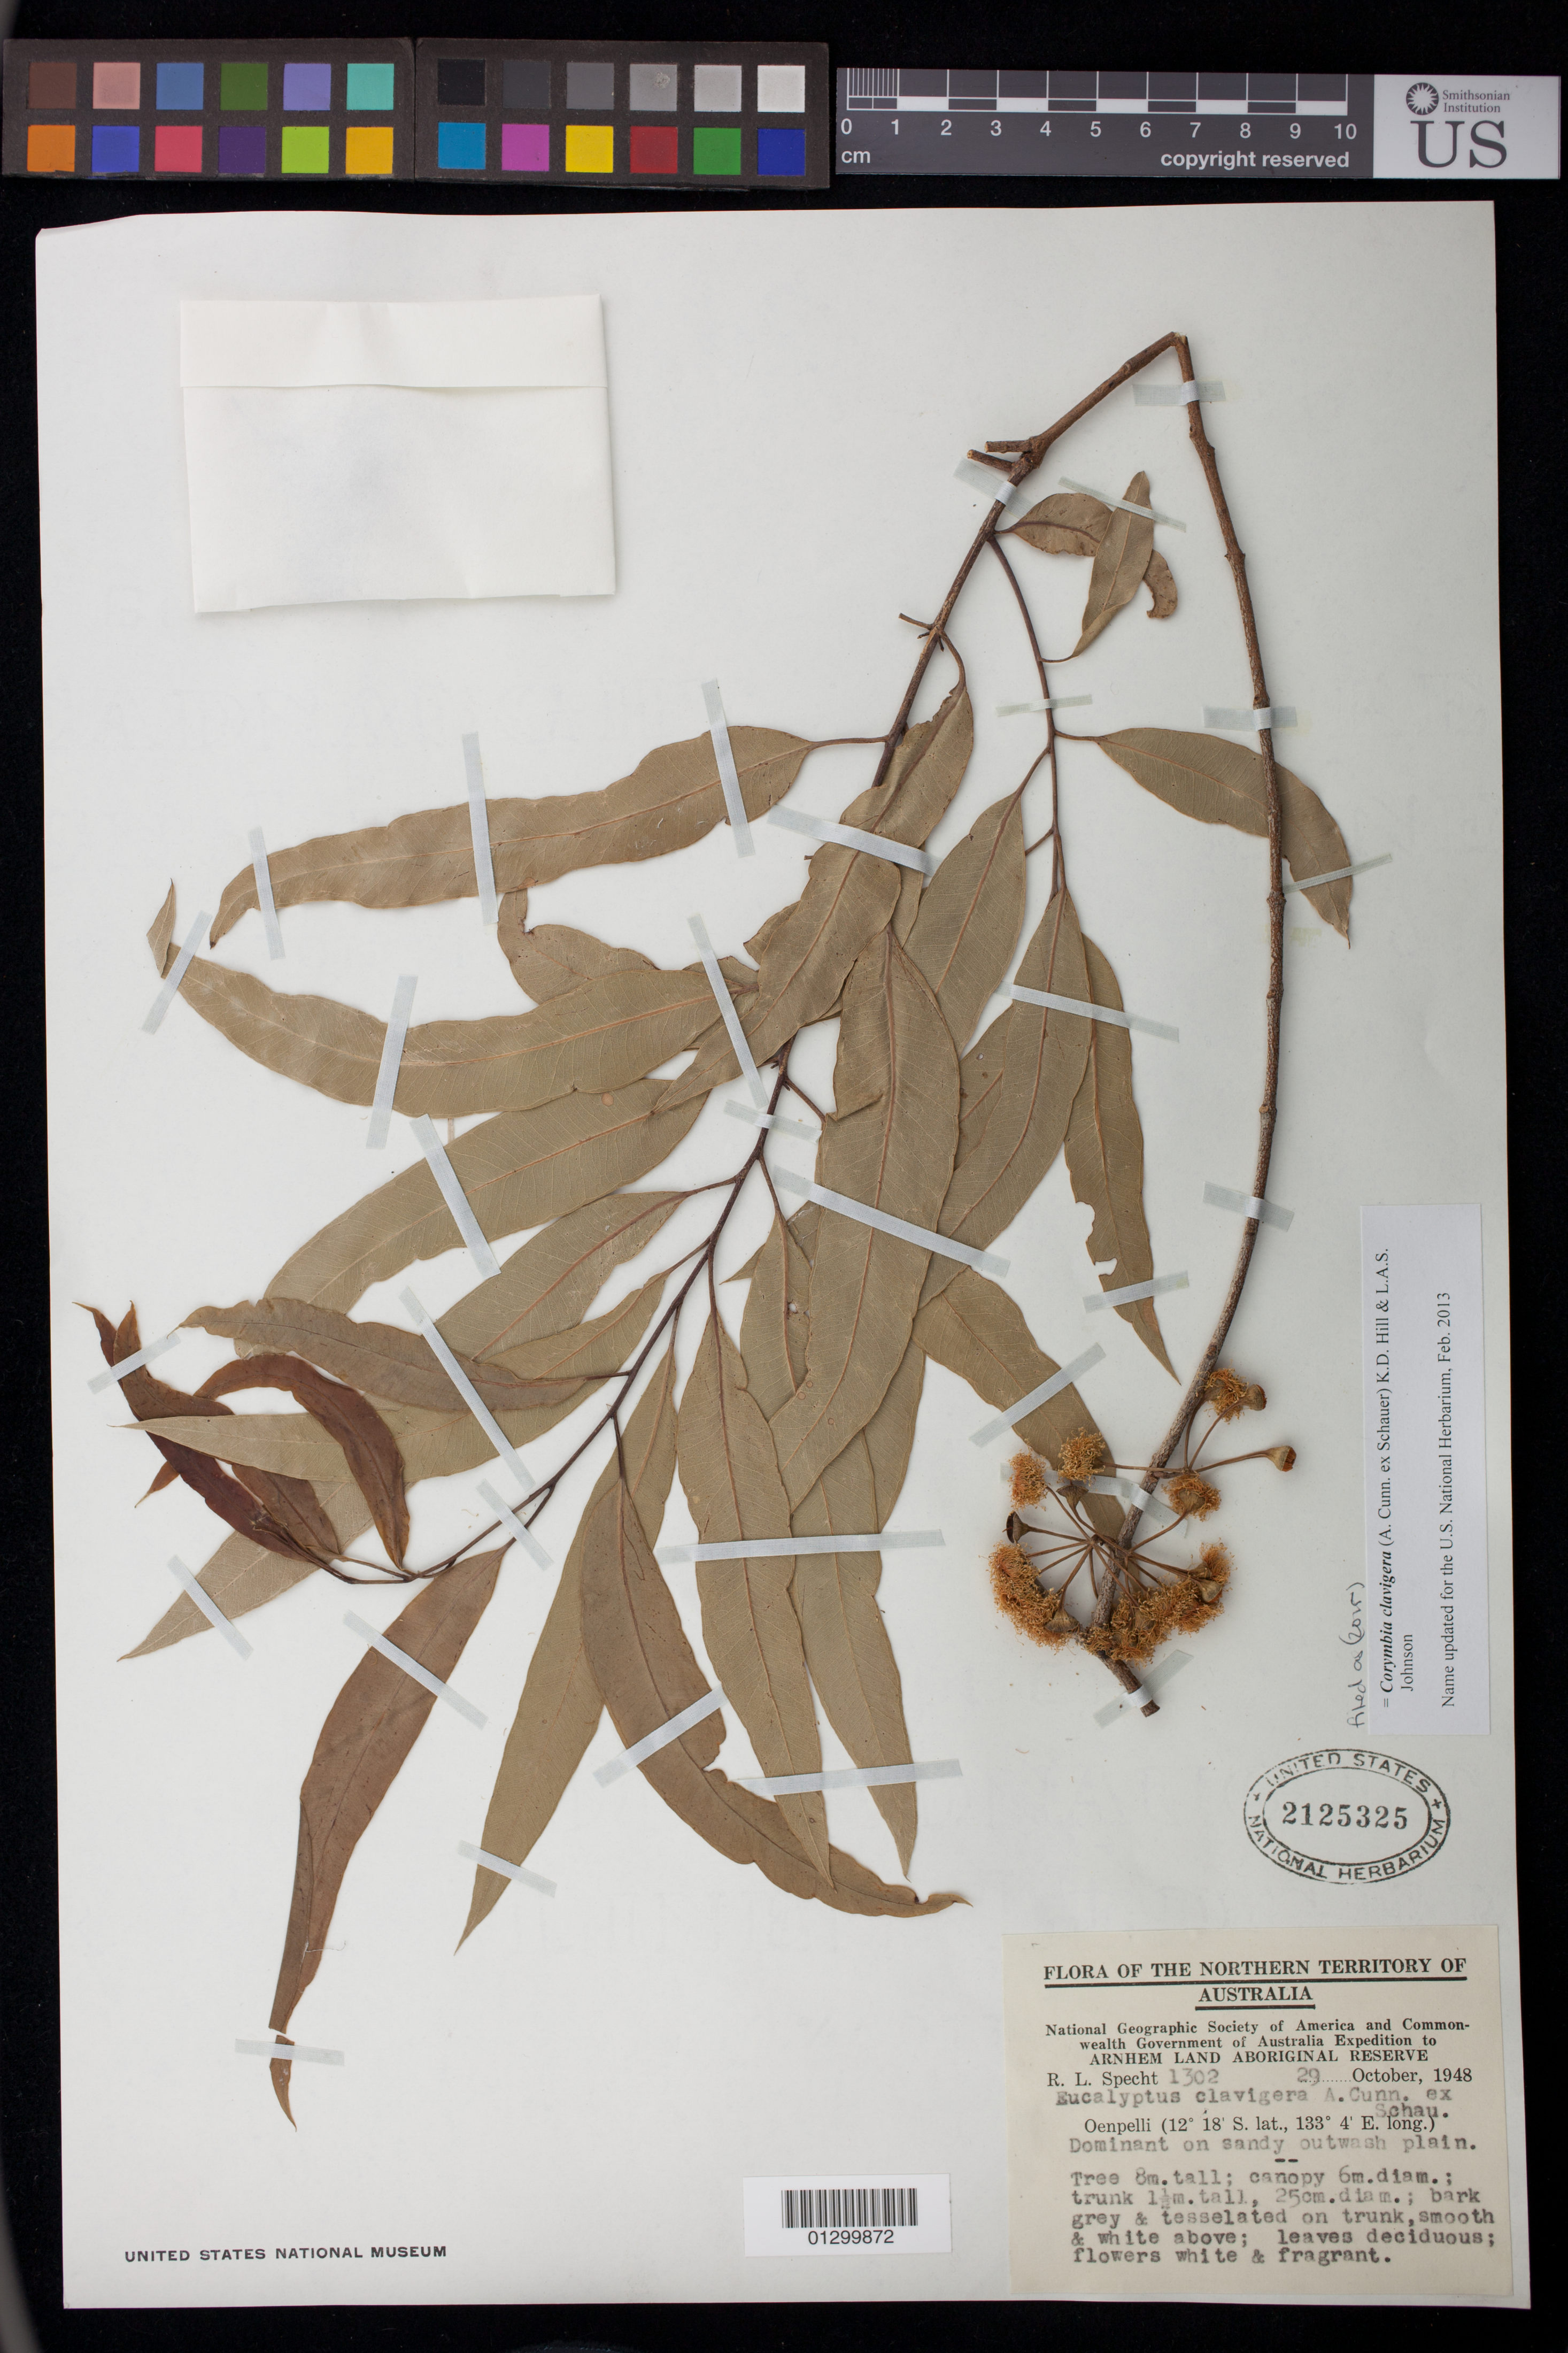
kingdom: Plantae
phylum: Tracheophyta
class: Magnoliopsida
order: Myrtales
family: Myrtaceae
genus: Corymbia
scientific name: Corymbia clavigera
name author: (A. Cunn. ex Schauer) K.D. Hill & L.A.S. Johnson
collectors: R. L. Specht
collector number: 1302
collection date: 1948-10-29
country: Australia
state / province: Northern Territory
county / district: West Arnhem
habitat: Dominant on sandy outwash plain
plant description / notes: Tree 8 m. tall; canopy 6 m. diam.; trunk 1.5 m. tall, 25 cm. diam.; bark grey and tesselated on trunk, smooth and white above; leaves deciduous; flowers white and fragrant.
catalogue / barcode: US 2125325